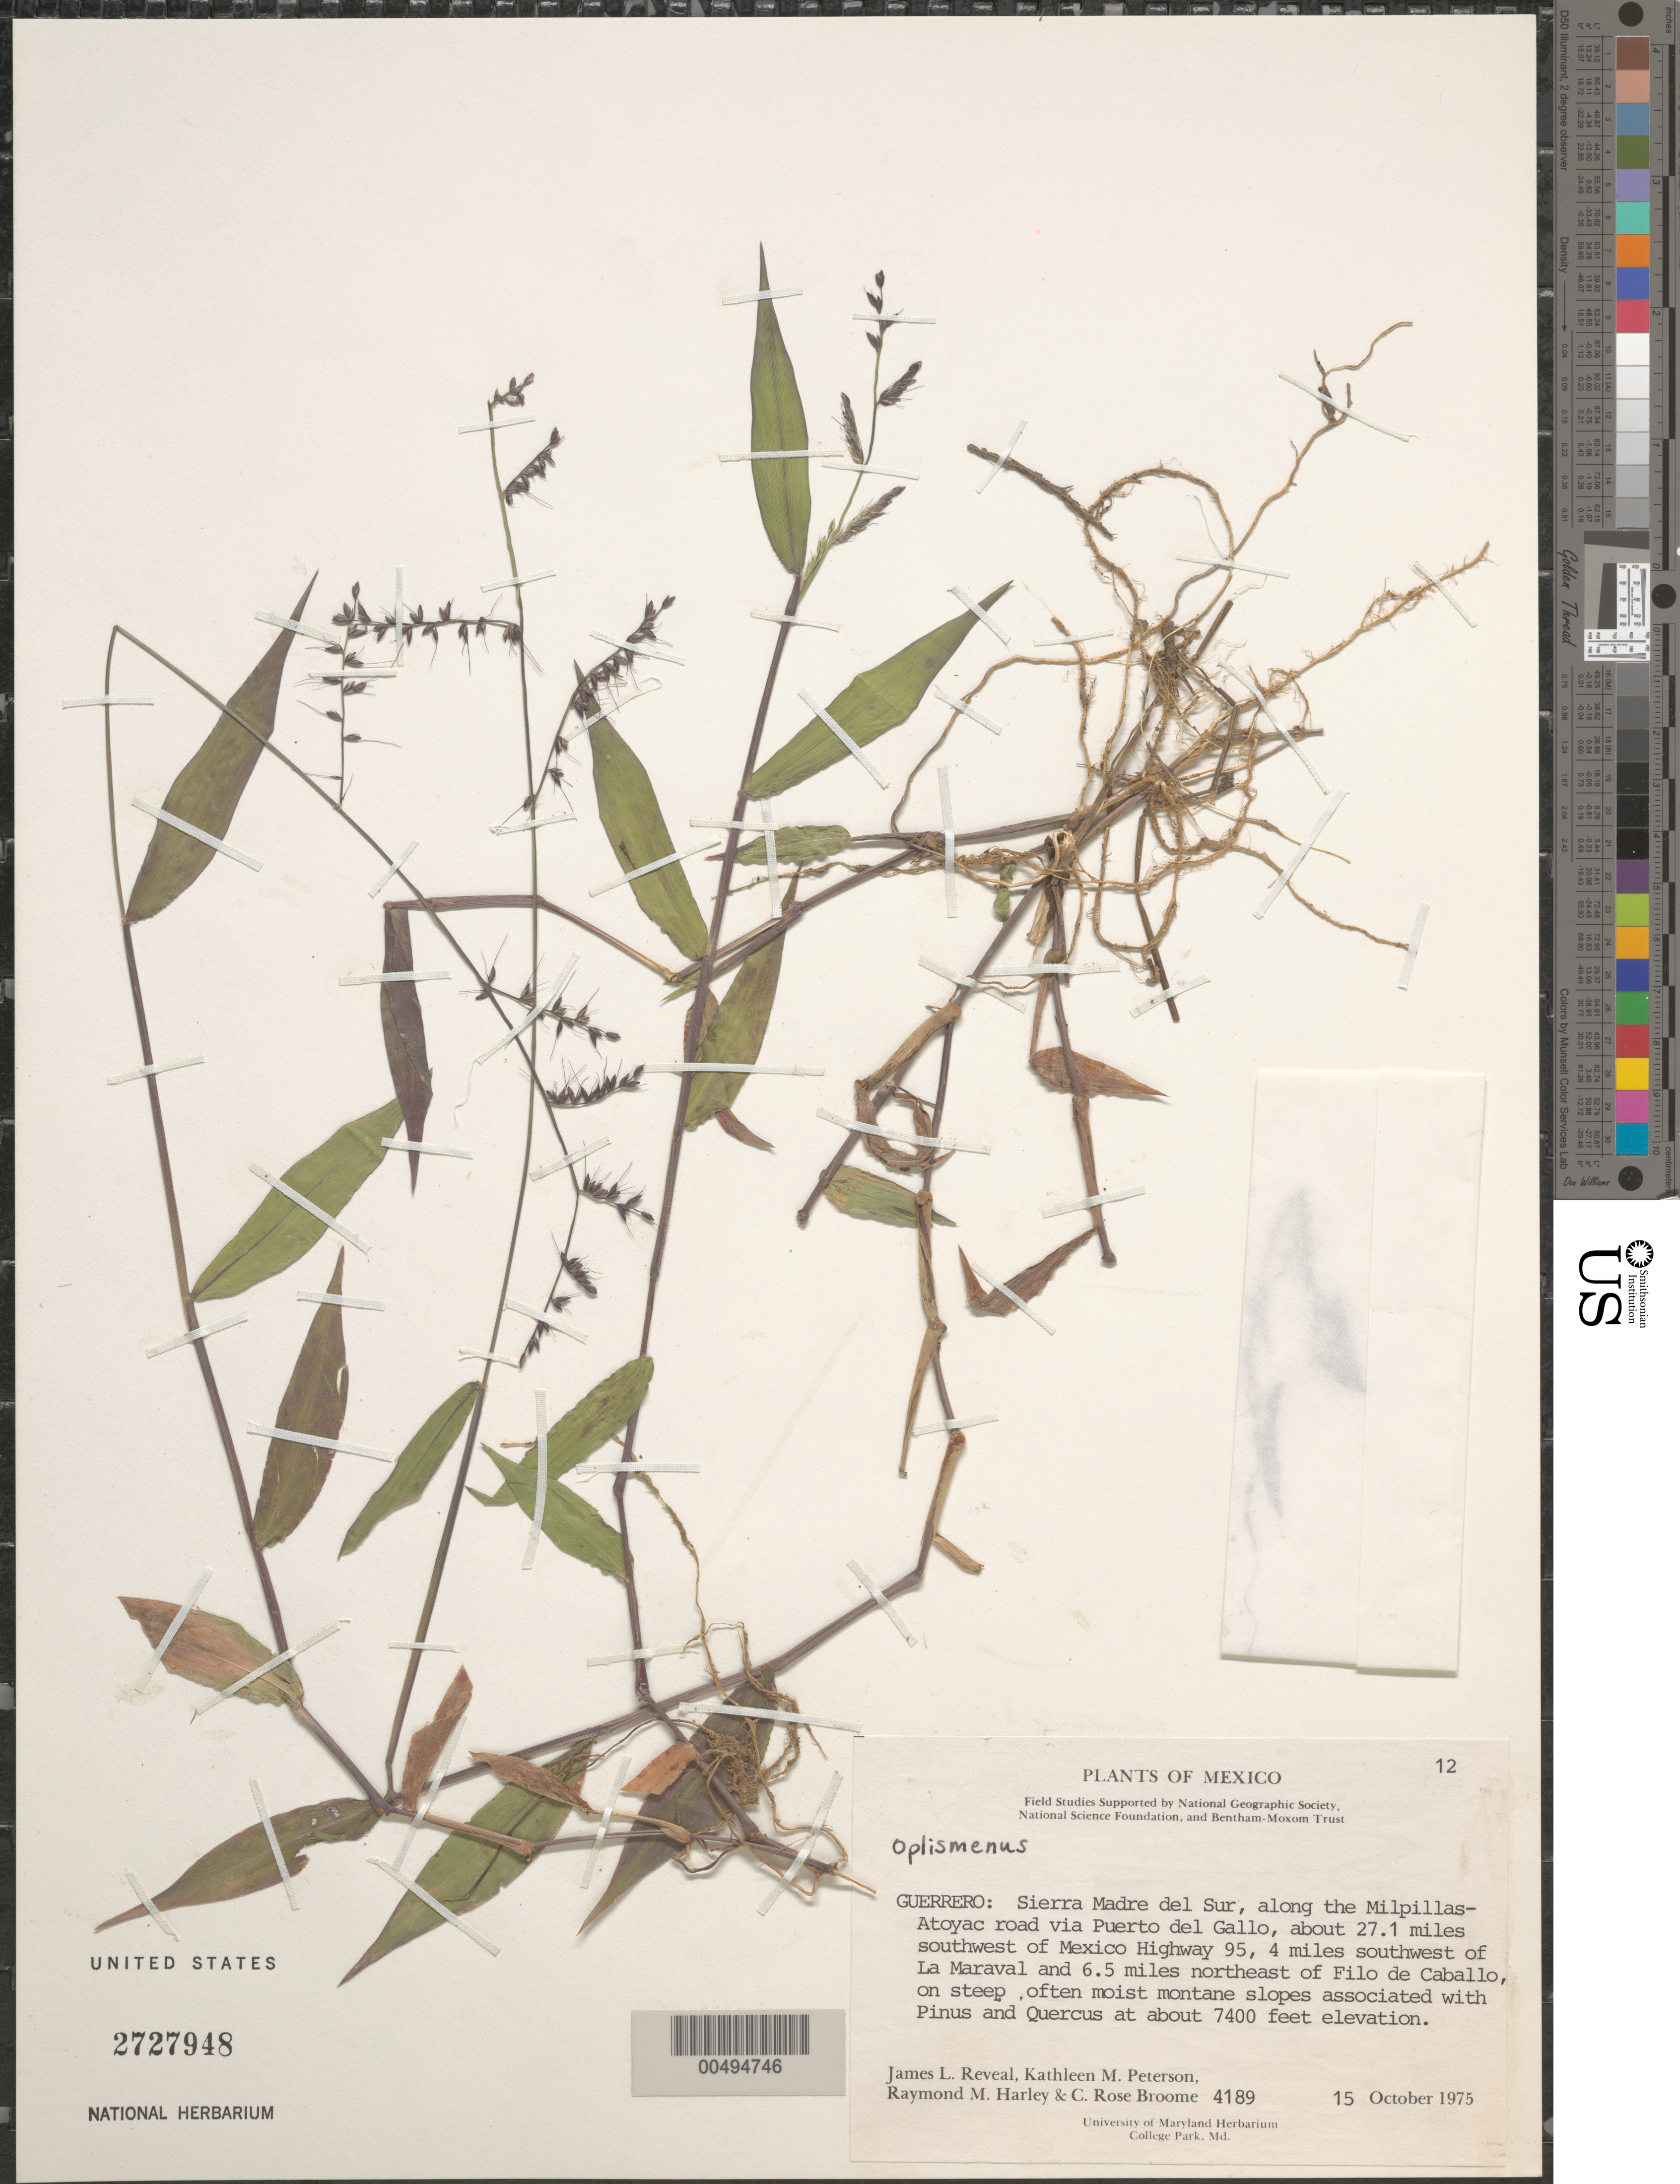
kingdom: Plantae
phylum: Tracheophyta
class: Liliopsida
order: Poales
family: Poaceae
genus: Oplismenus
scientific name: Oplismenus sp.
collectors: J. L. Reveal, K. Peterson, R. M. Harley & C. R. Broome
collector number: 4189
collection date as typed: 15 Oct 1975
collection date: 1975-10-15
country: Mexico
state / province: Guerrero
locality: Sierra Madre del S, along the Milpillas - Atoyac rd via Puerto del Gallo, ca 27.1 mi SW of Mex Hwy 95, 4 mi SW of La Maraval & ...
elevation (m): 2256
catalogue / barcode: US 2727948